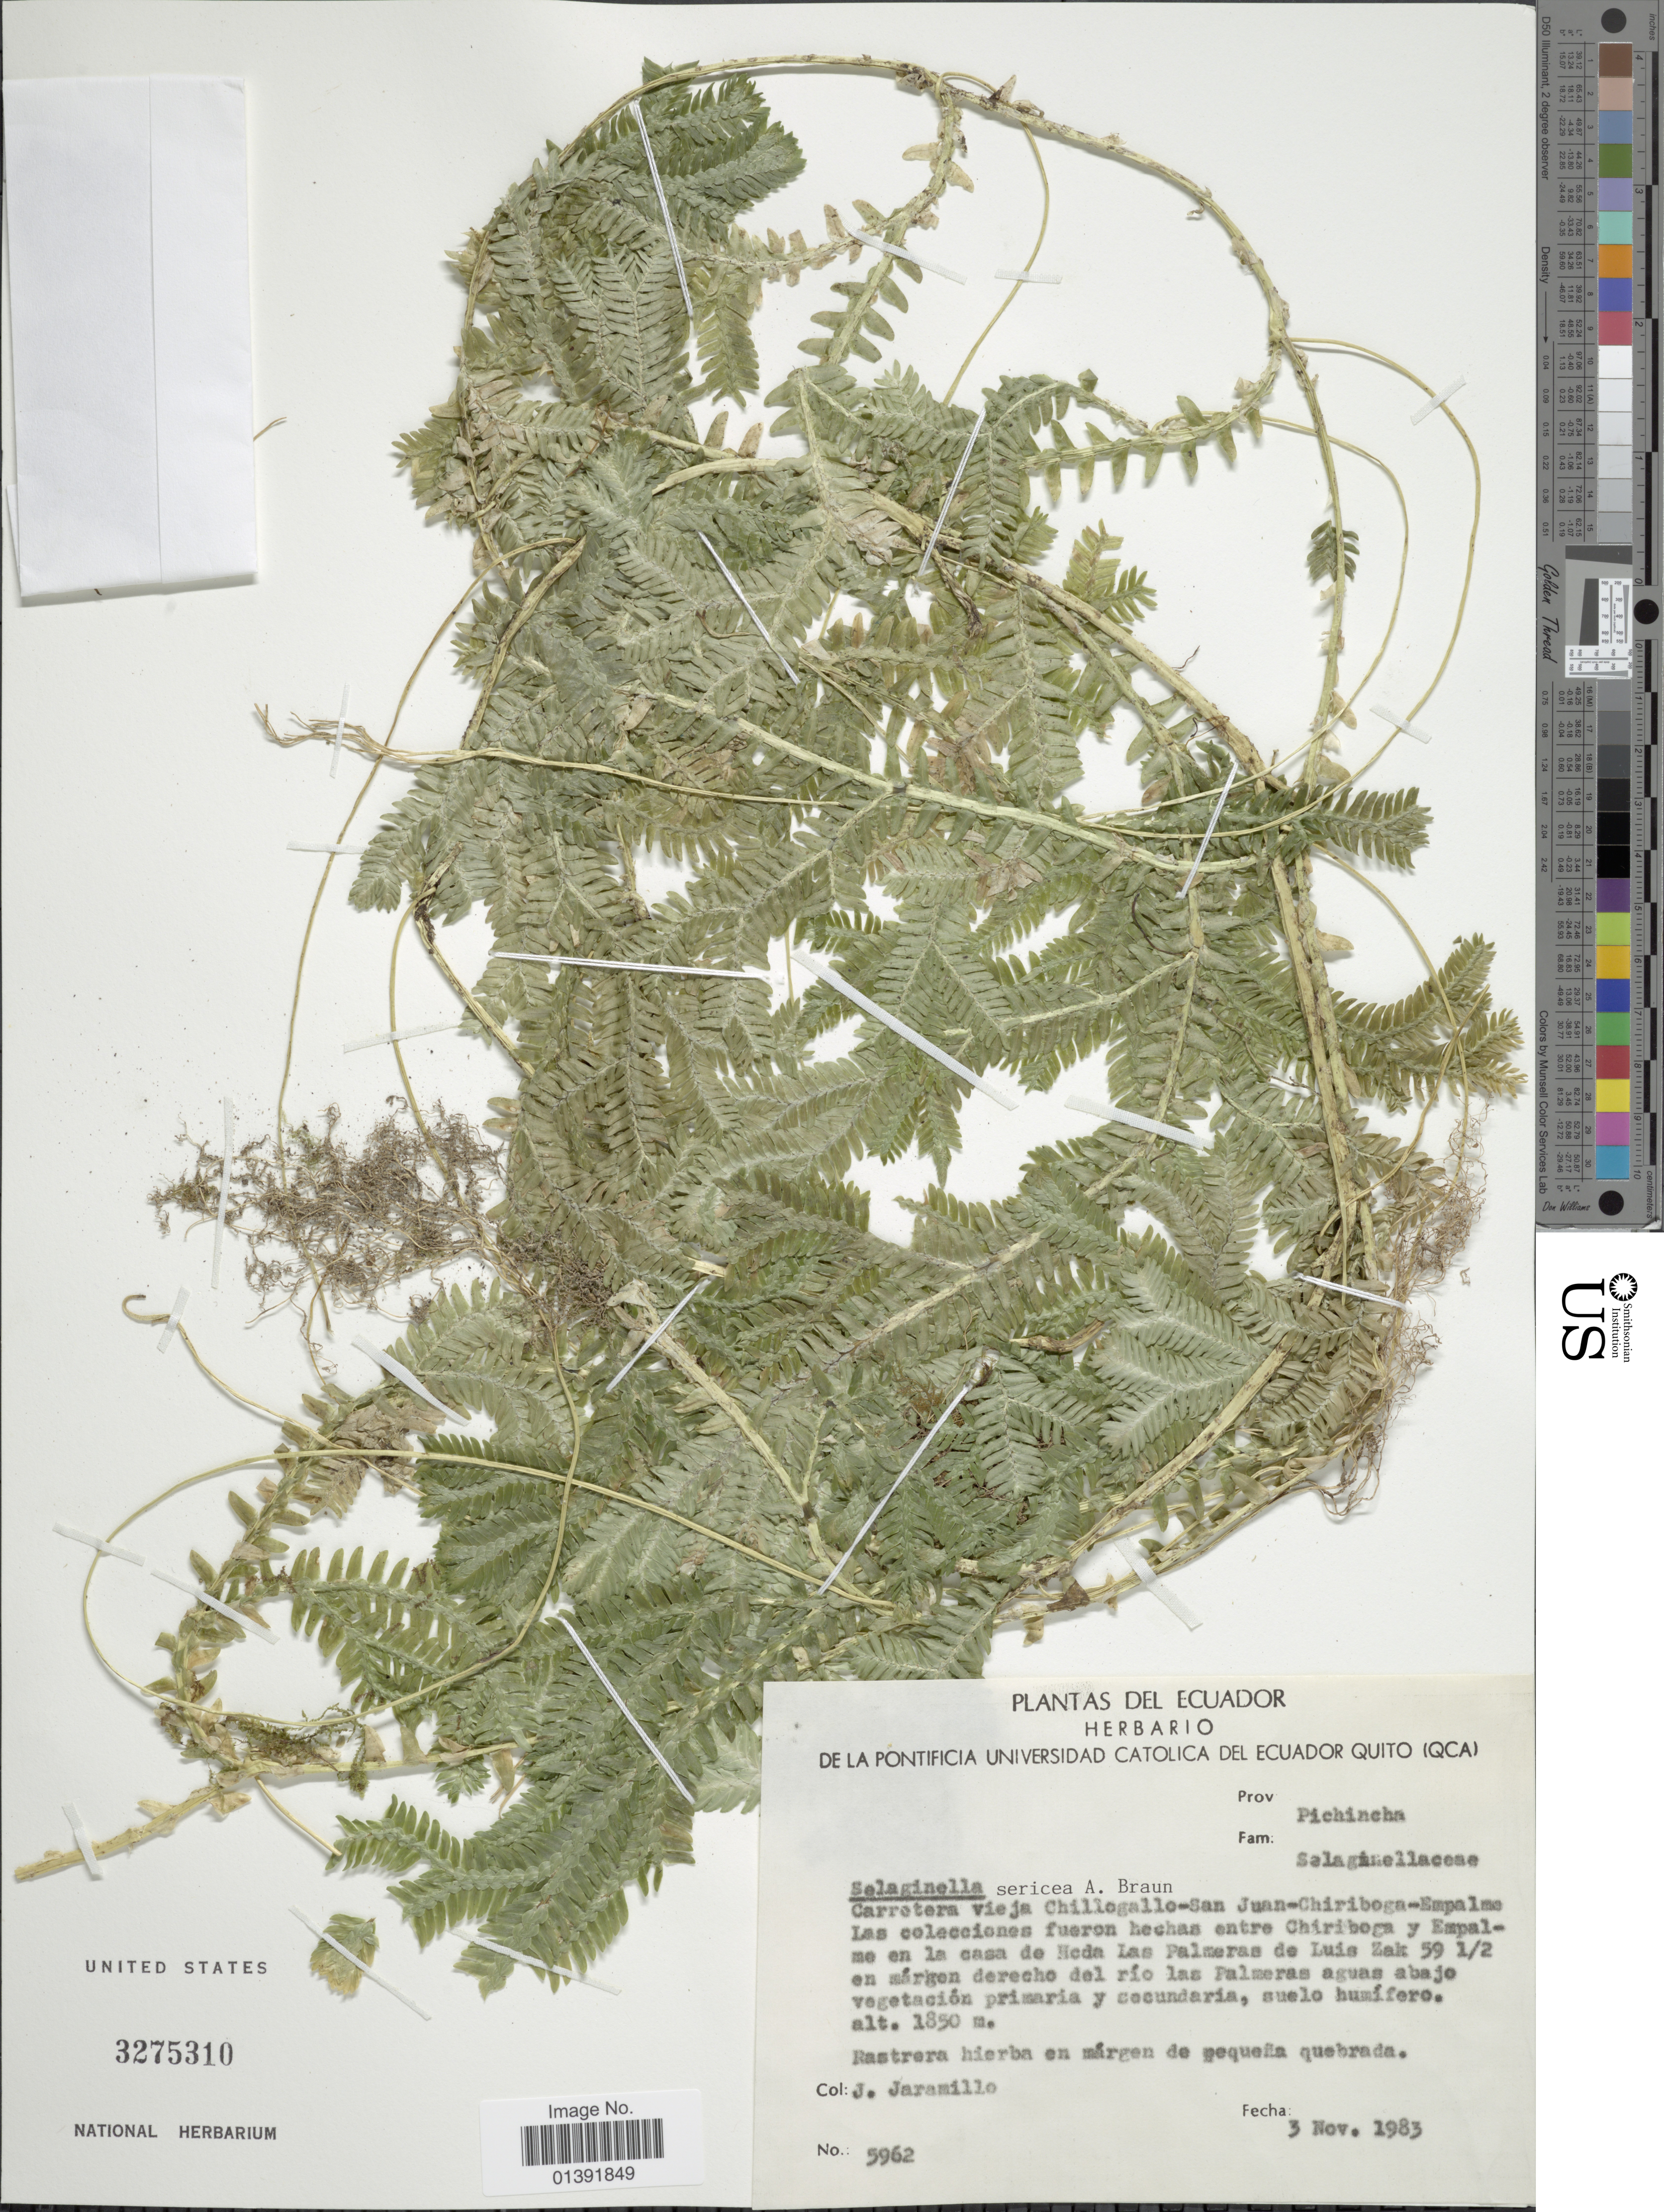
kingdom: Plantae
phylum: Tracheophyta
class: Lycopodiopsida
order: Selaginellales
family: Selaginellaceae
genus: Selaginella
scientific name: Selaginella sericea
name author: A. Braun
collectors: J. Jaramillo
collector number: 5962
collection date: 1983-11-03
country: Ecuador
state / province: Pichincha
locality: Carotera vieja Chillogallo-San Juan Juan-Chiriboga-Empalme Las colecciones fueron hechas entre Chiriboga y Empalme en la casa de Heda Las Palmeras de Luis Zak en margen derecho del rio las Palmeras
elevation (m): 1850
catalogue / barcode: US 3275310